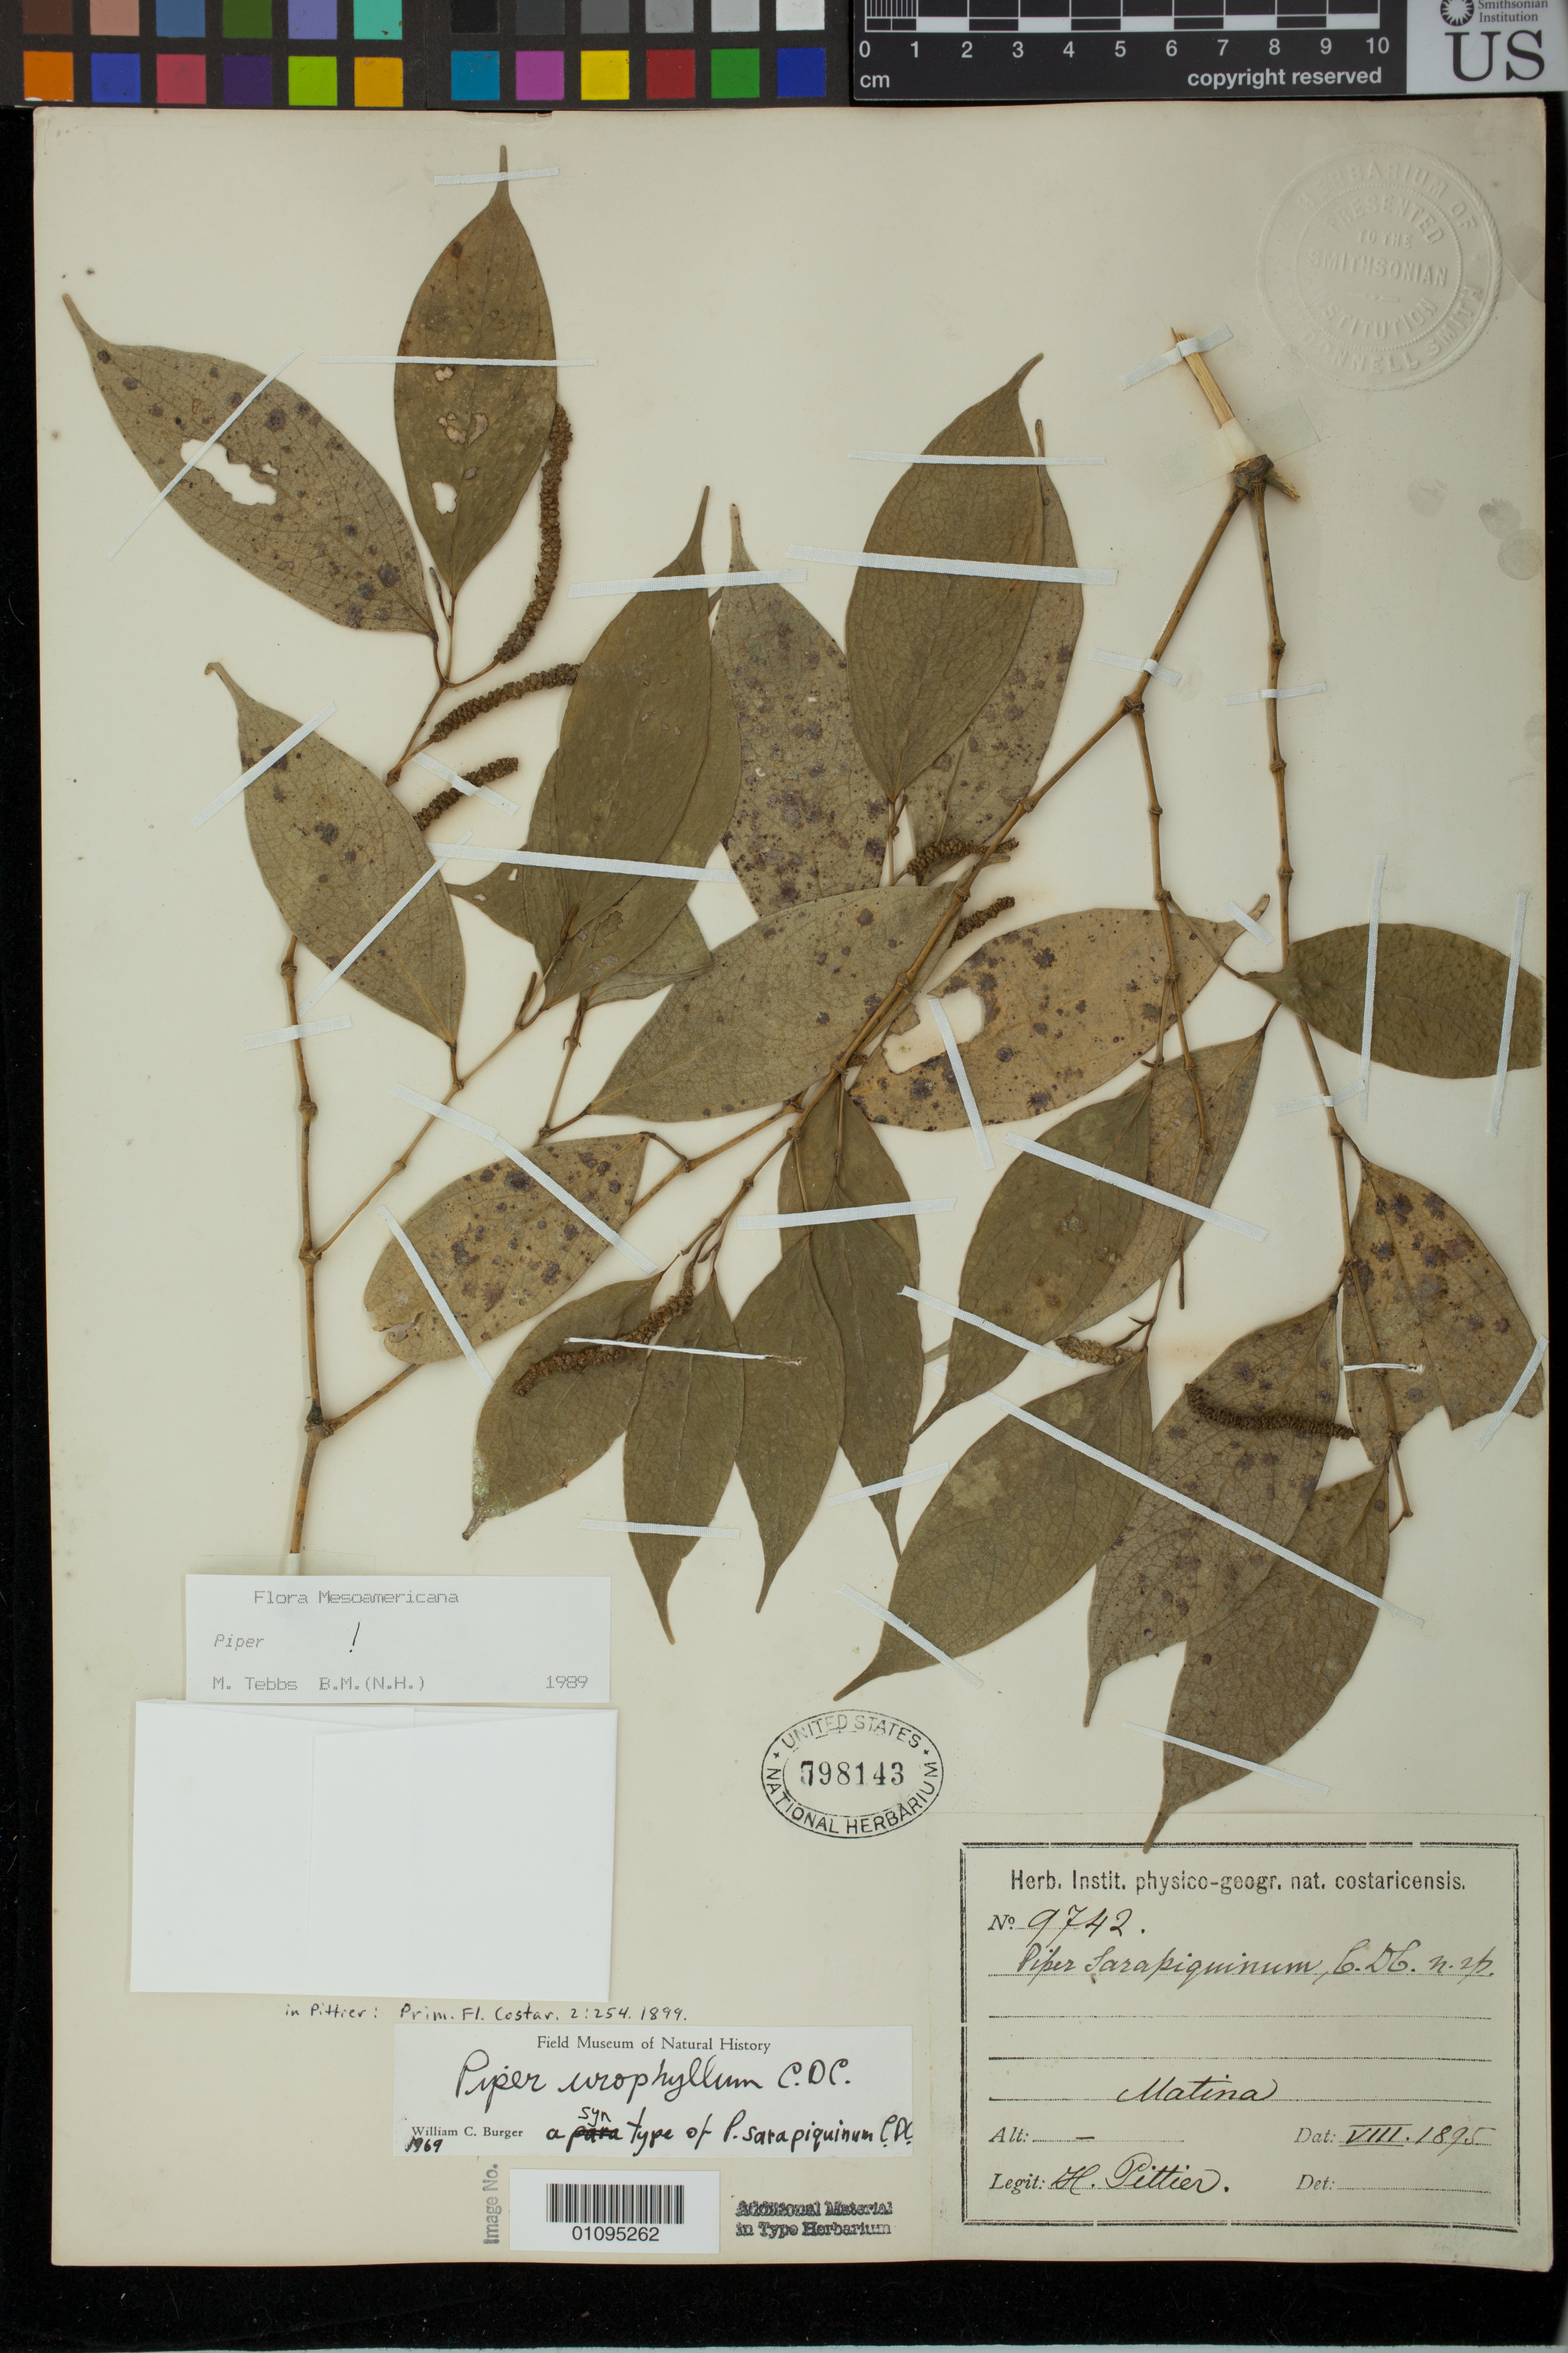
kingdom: Plantae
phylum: Tracheophyta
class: Magnoliopsida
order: Piperales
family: Piperaceae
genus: Piper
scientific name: Piper sarapiquinum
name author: C. DC. in Pittier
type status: Syntype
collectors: H. F. Pittier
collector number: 9742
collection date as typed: Aug 1895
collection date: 1895-08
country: Costa Rica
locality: Matina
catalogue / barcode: US 798143